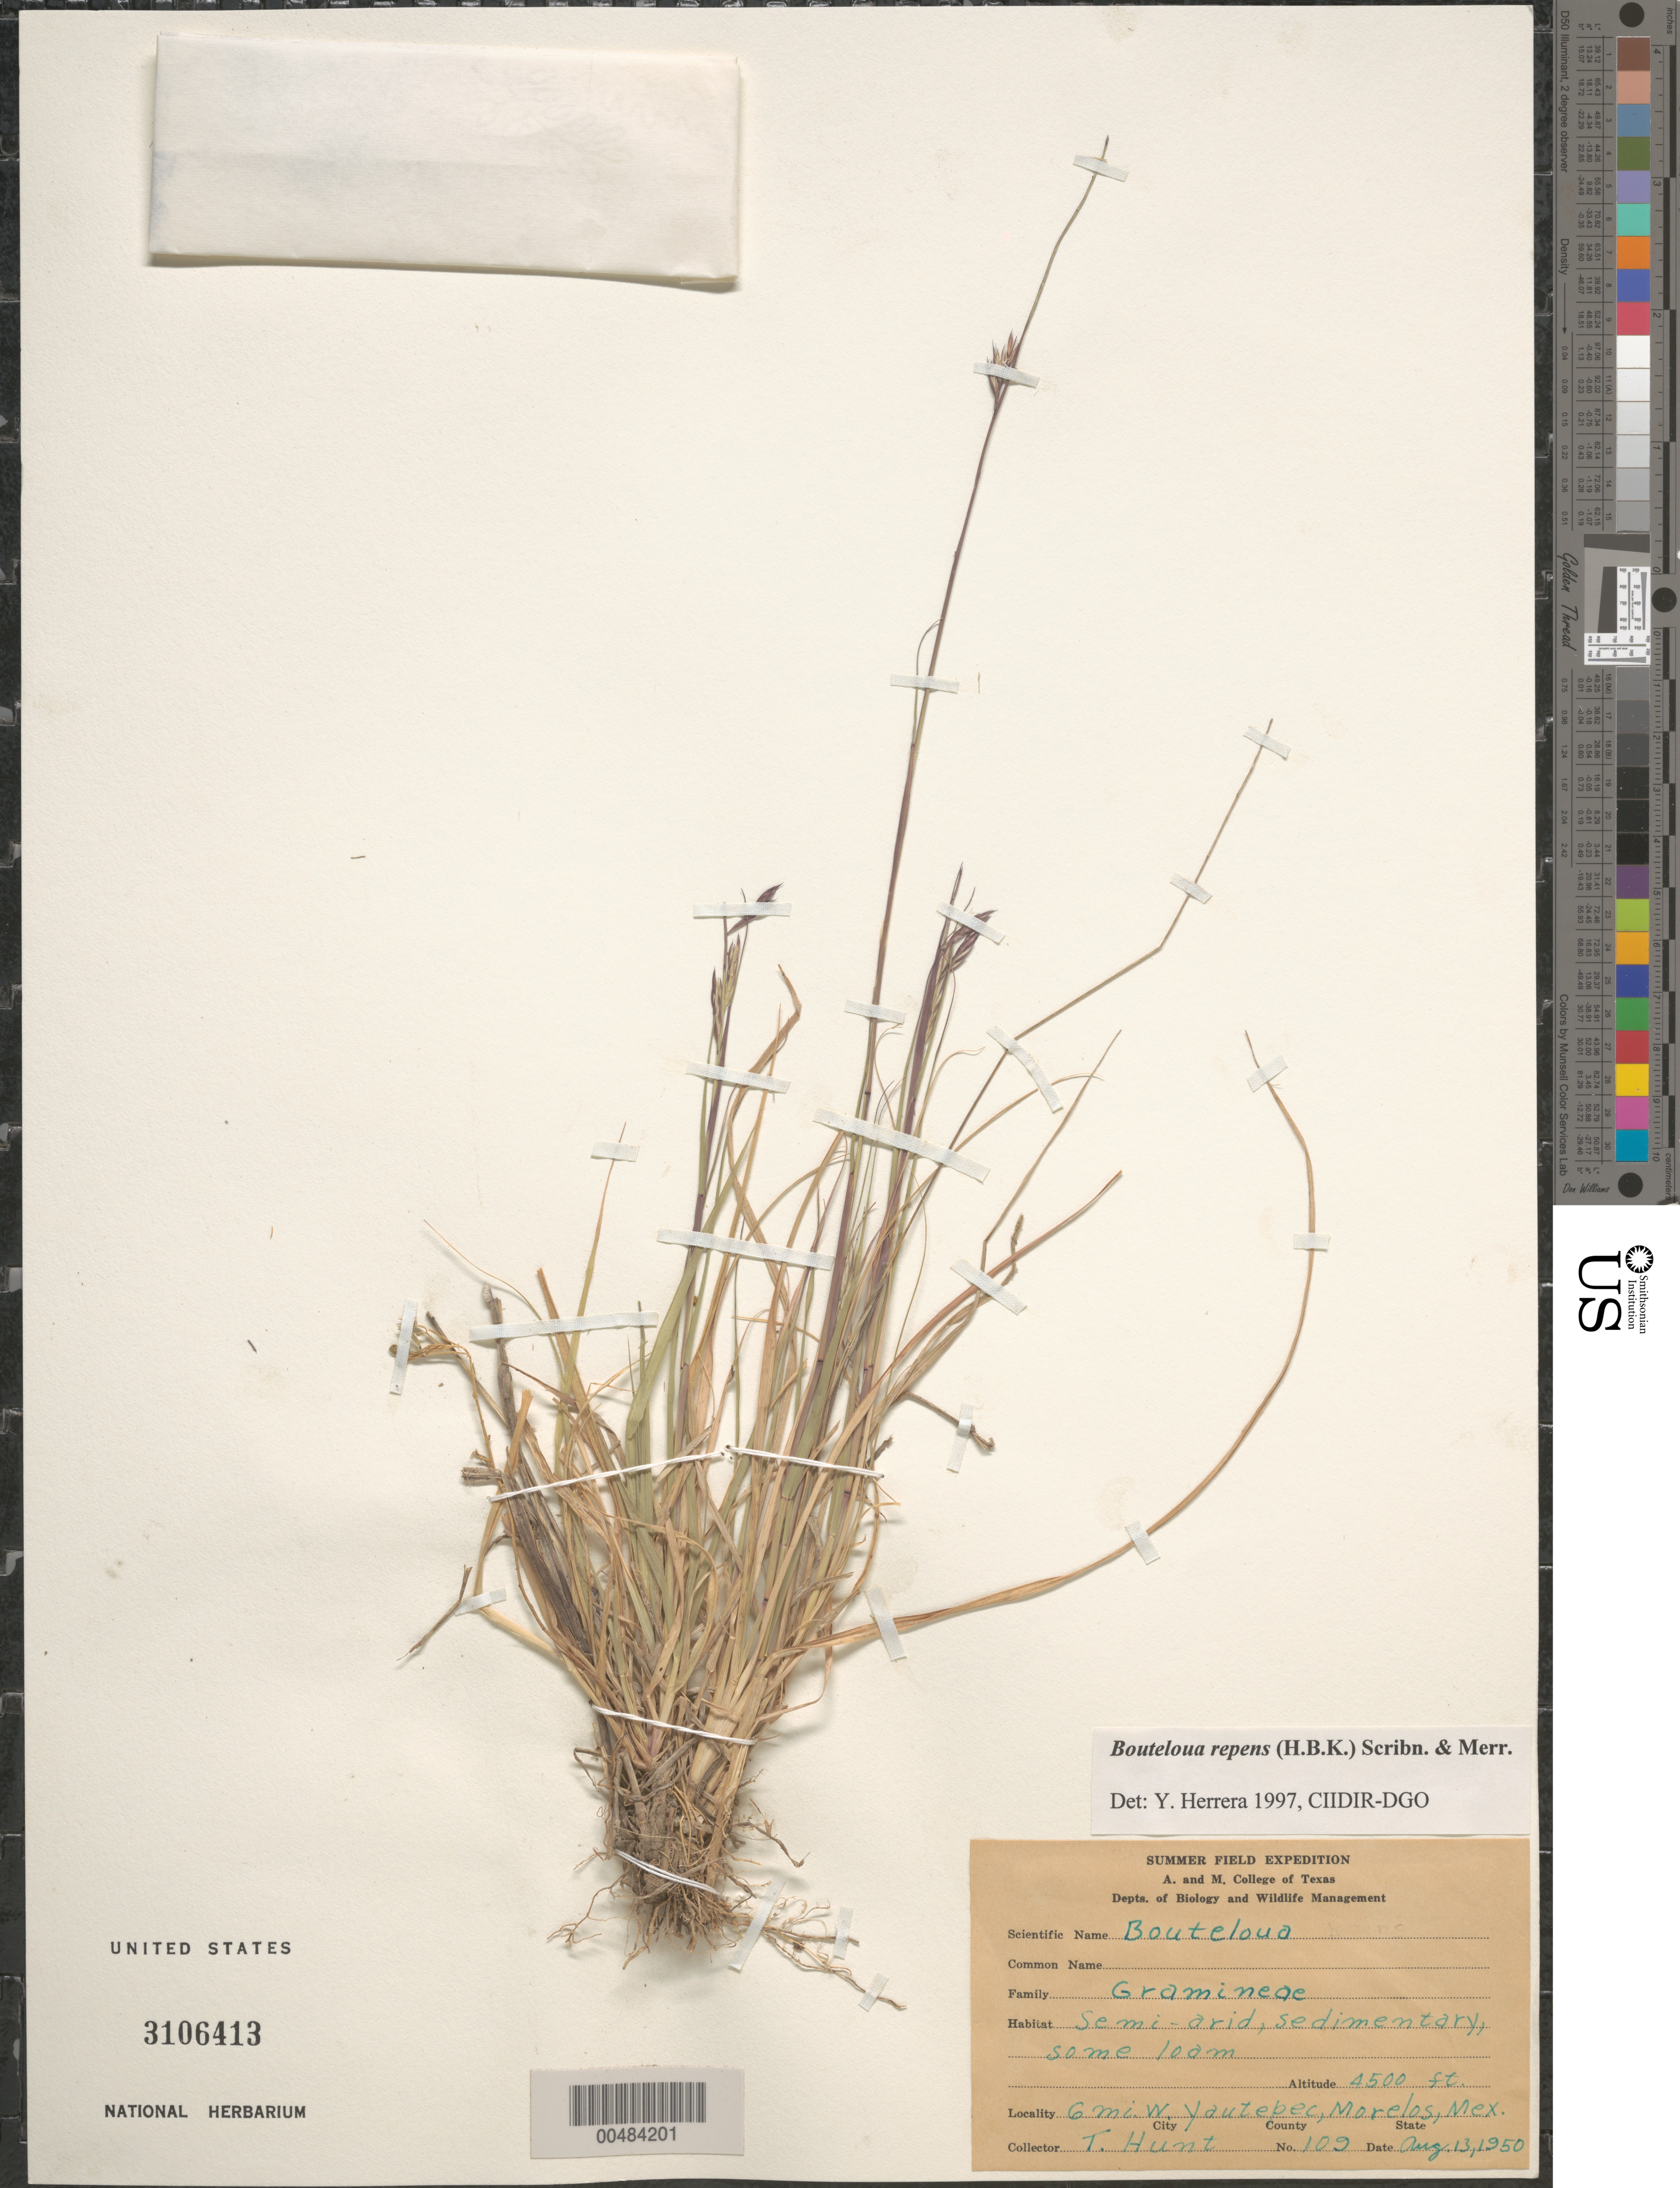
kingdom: Plantae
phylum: Tracheophyta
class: Liliopsida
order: Poales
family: Poaceae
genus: Bouteloua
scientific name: Bouteloua repens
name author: (Kunth) Scribn. & Merr.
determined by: Herrera Arrieta, Y., (CIIDIR), Instituto Politecnico Nacional (MEXICO)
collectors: T. Hunt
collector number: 109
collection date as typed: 13 Aug 1950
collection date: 1950-08-13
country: Mexico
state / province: Morelos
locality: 6 mi W of Yautepec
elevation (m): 1372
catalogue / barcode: US 3106413